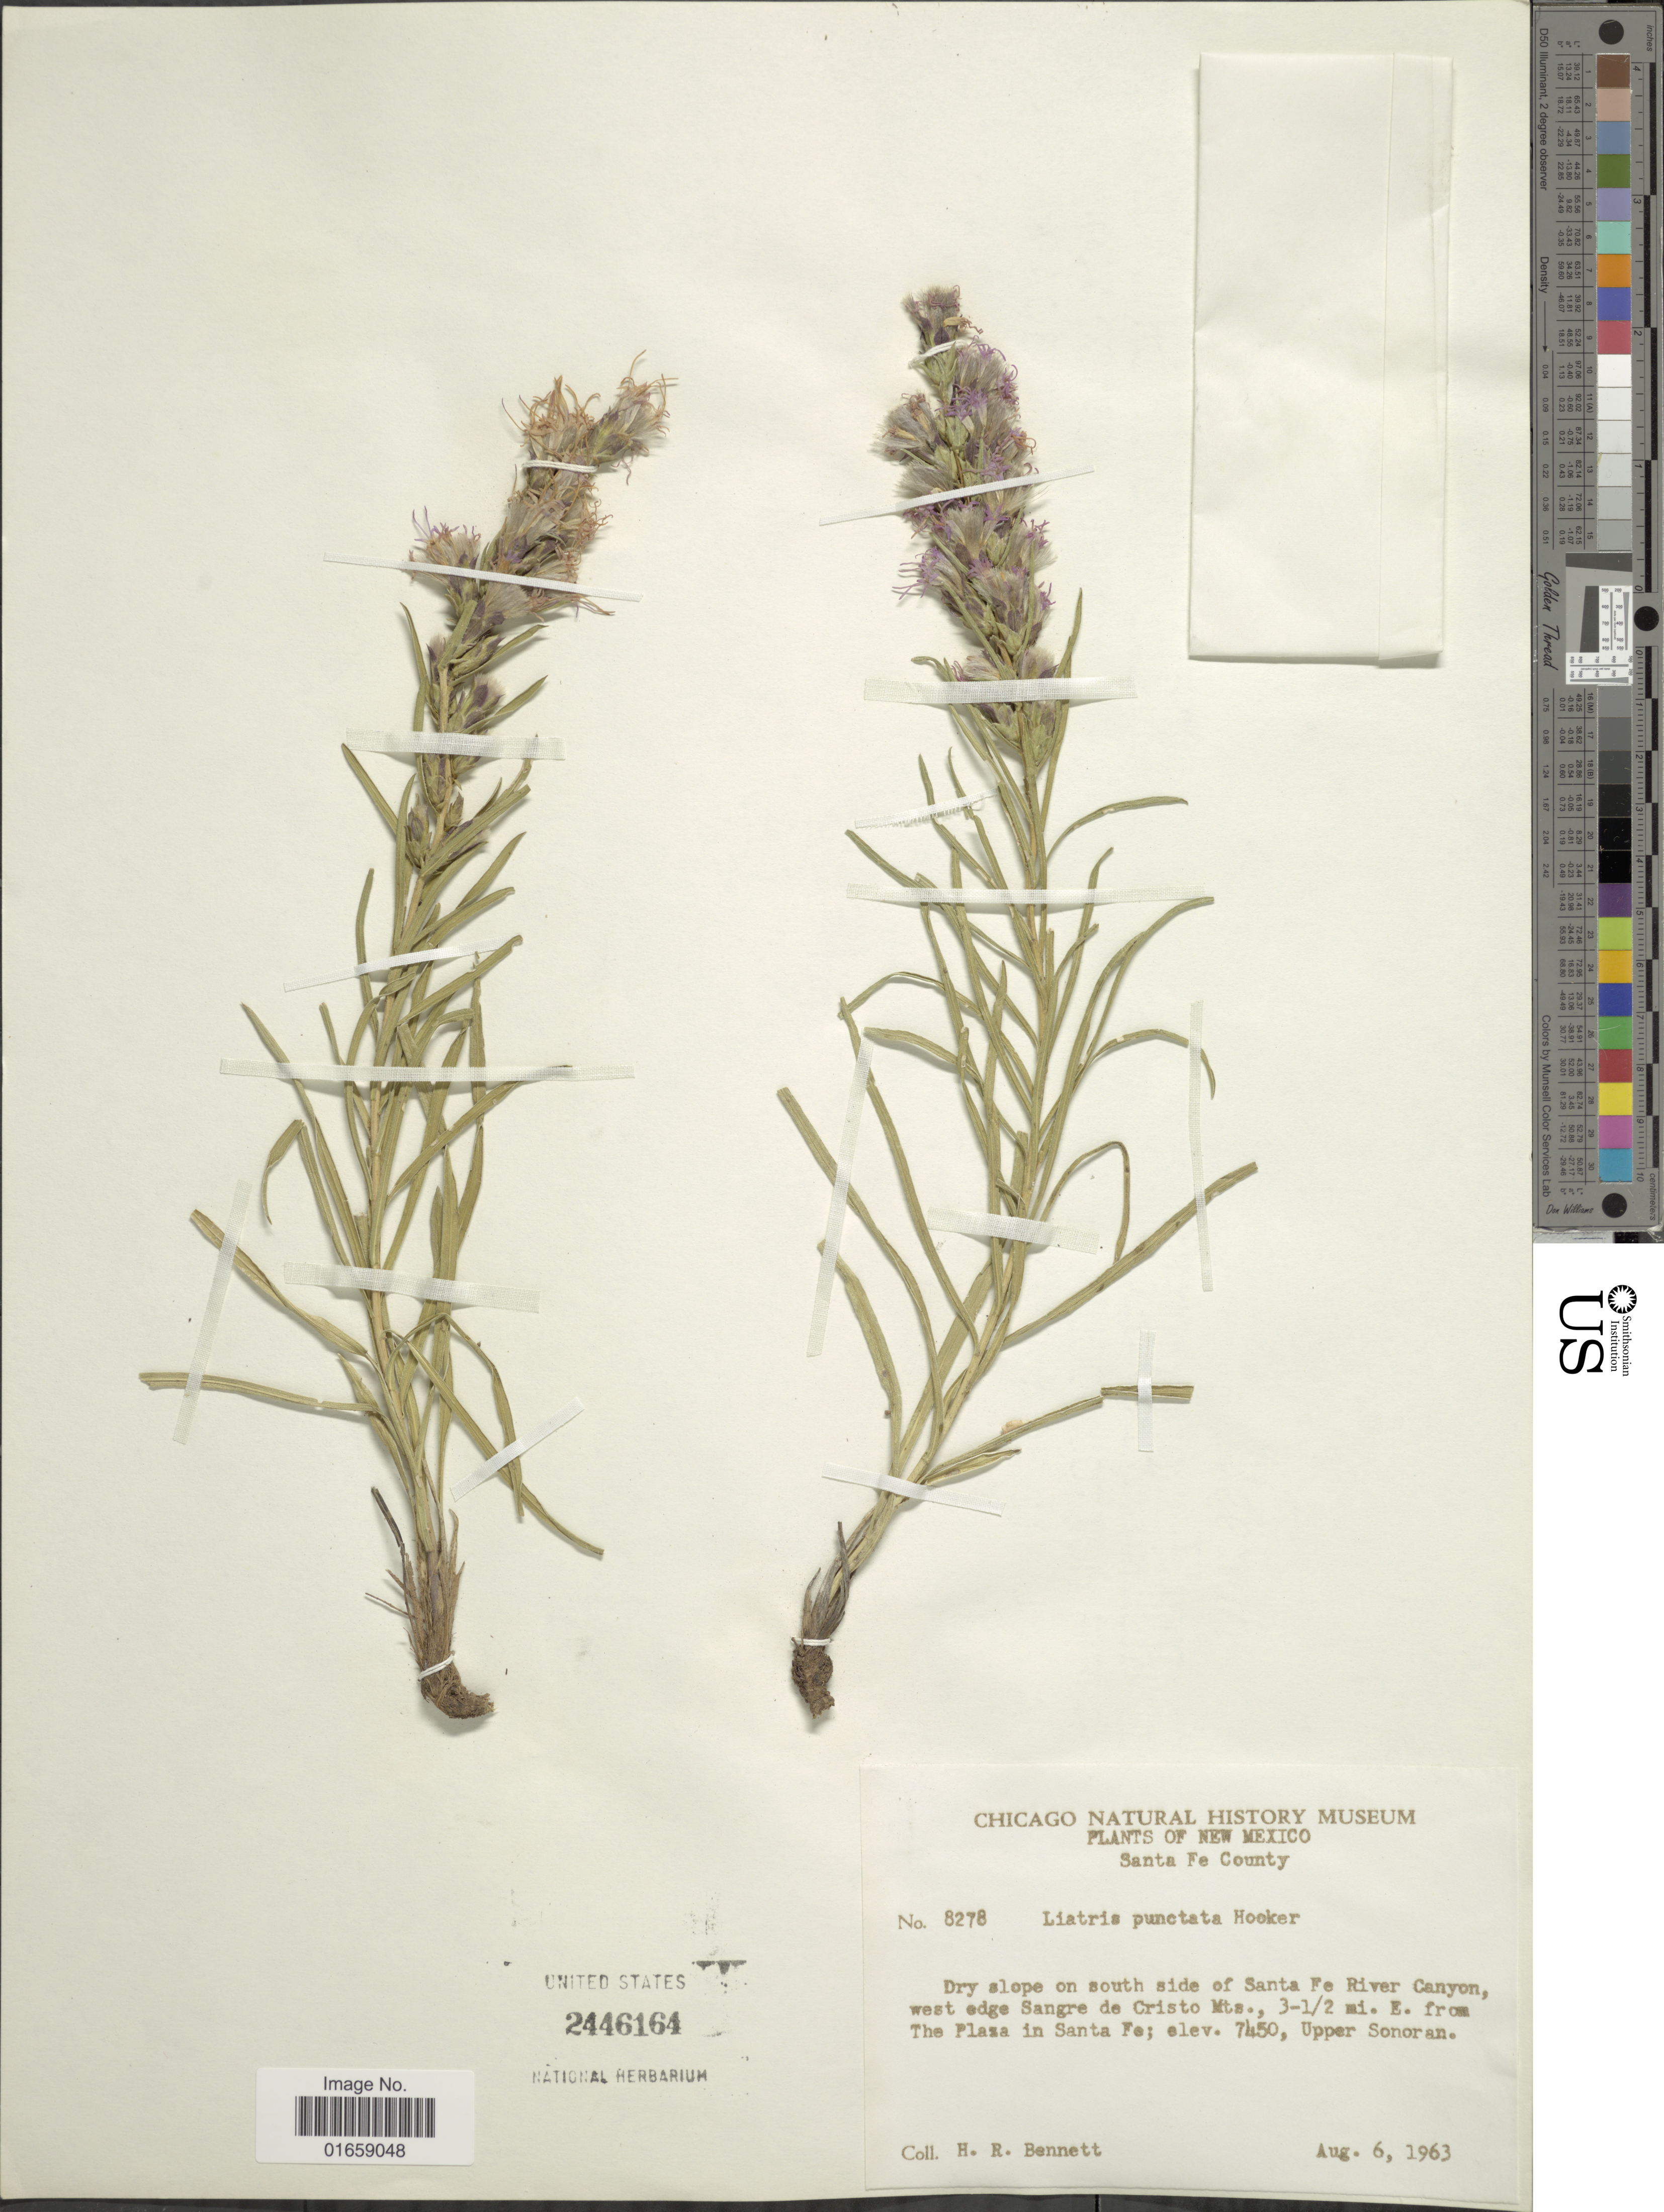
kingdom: Plantae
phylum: Tracheophyta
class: Magnoliopsida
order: Asterales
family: Asteraceae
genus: Liatris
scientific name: Liatris punctata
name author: Hook.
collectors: H. R. Bennett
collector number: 8278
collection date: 1963-08-06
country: United States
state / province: New Mexico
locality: Sante Fe County, Dry slope on south side of Santa Fe River Canyon, west edge Sangre de Cristo Mts., 3-1/2 mi. E. from The Plasa in Santa Fe, Upper Sonoran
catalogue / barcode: US 2446164